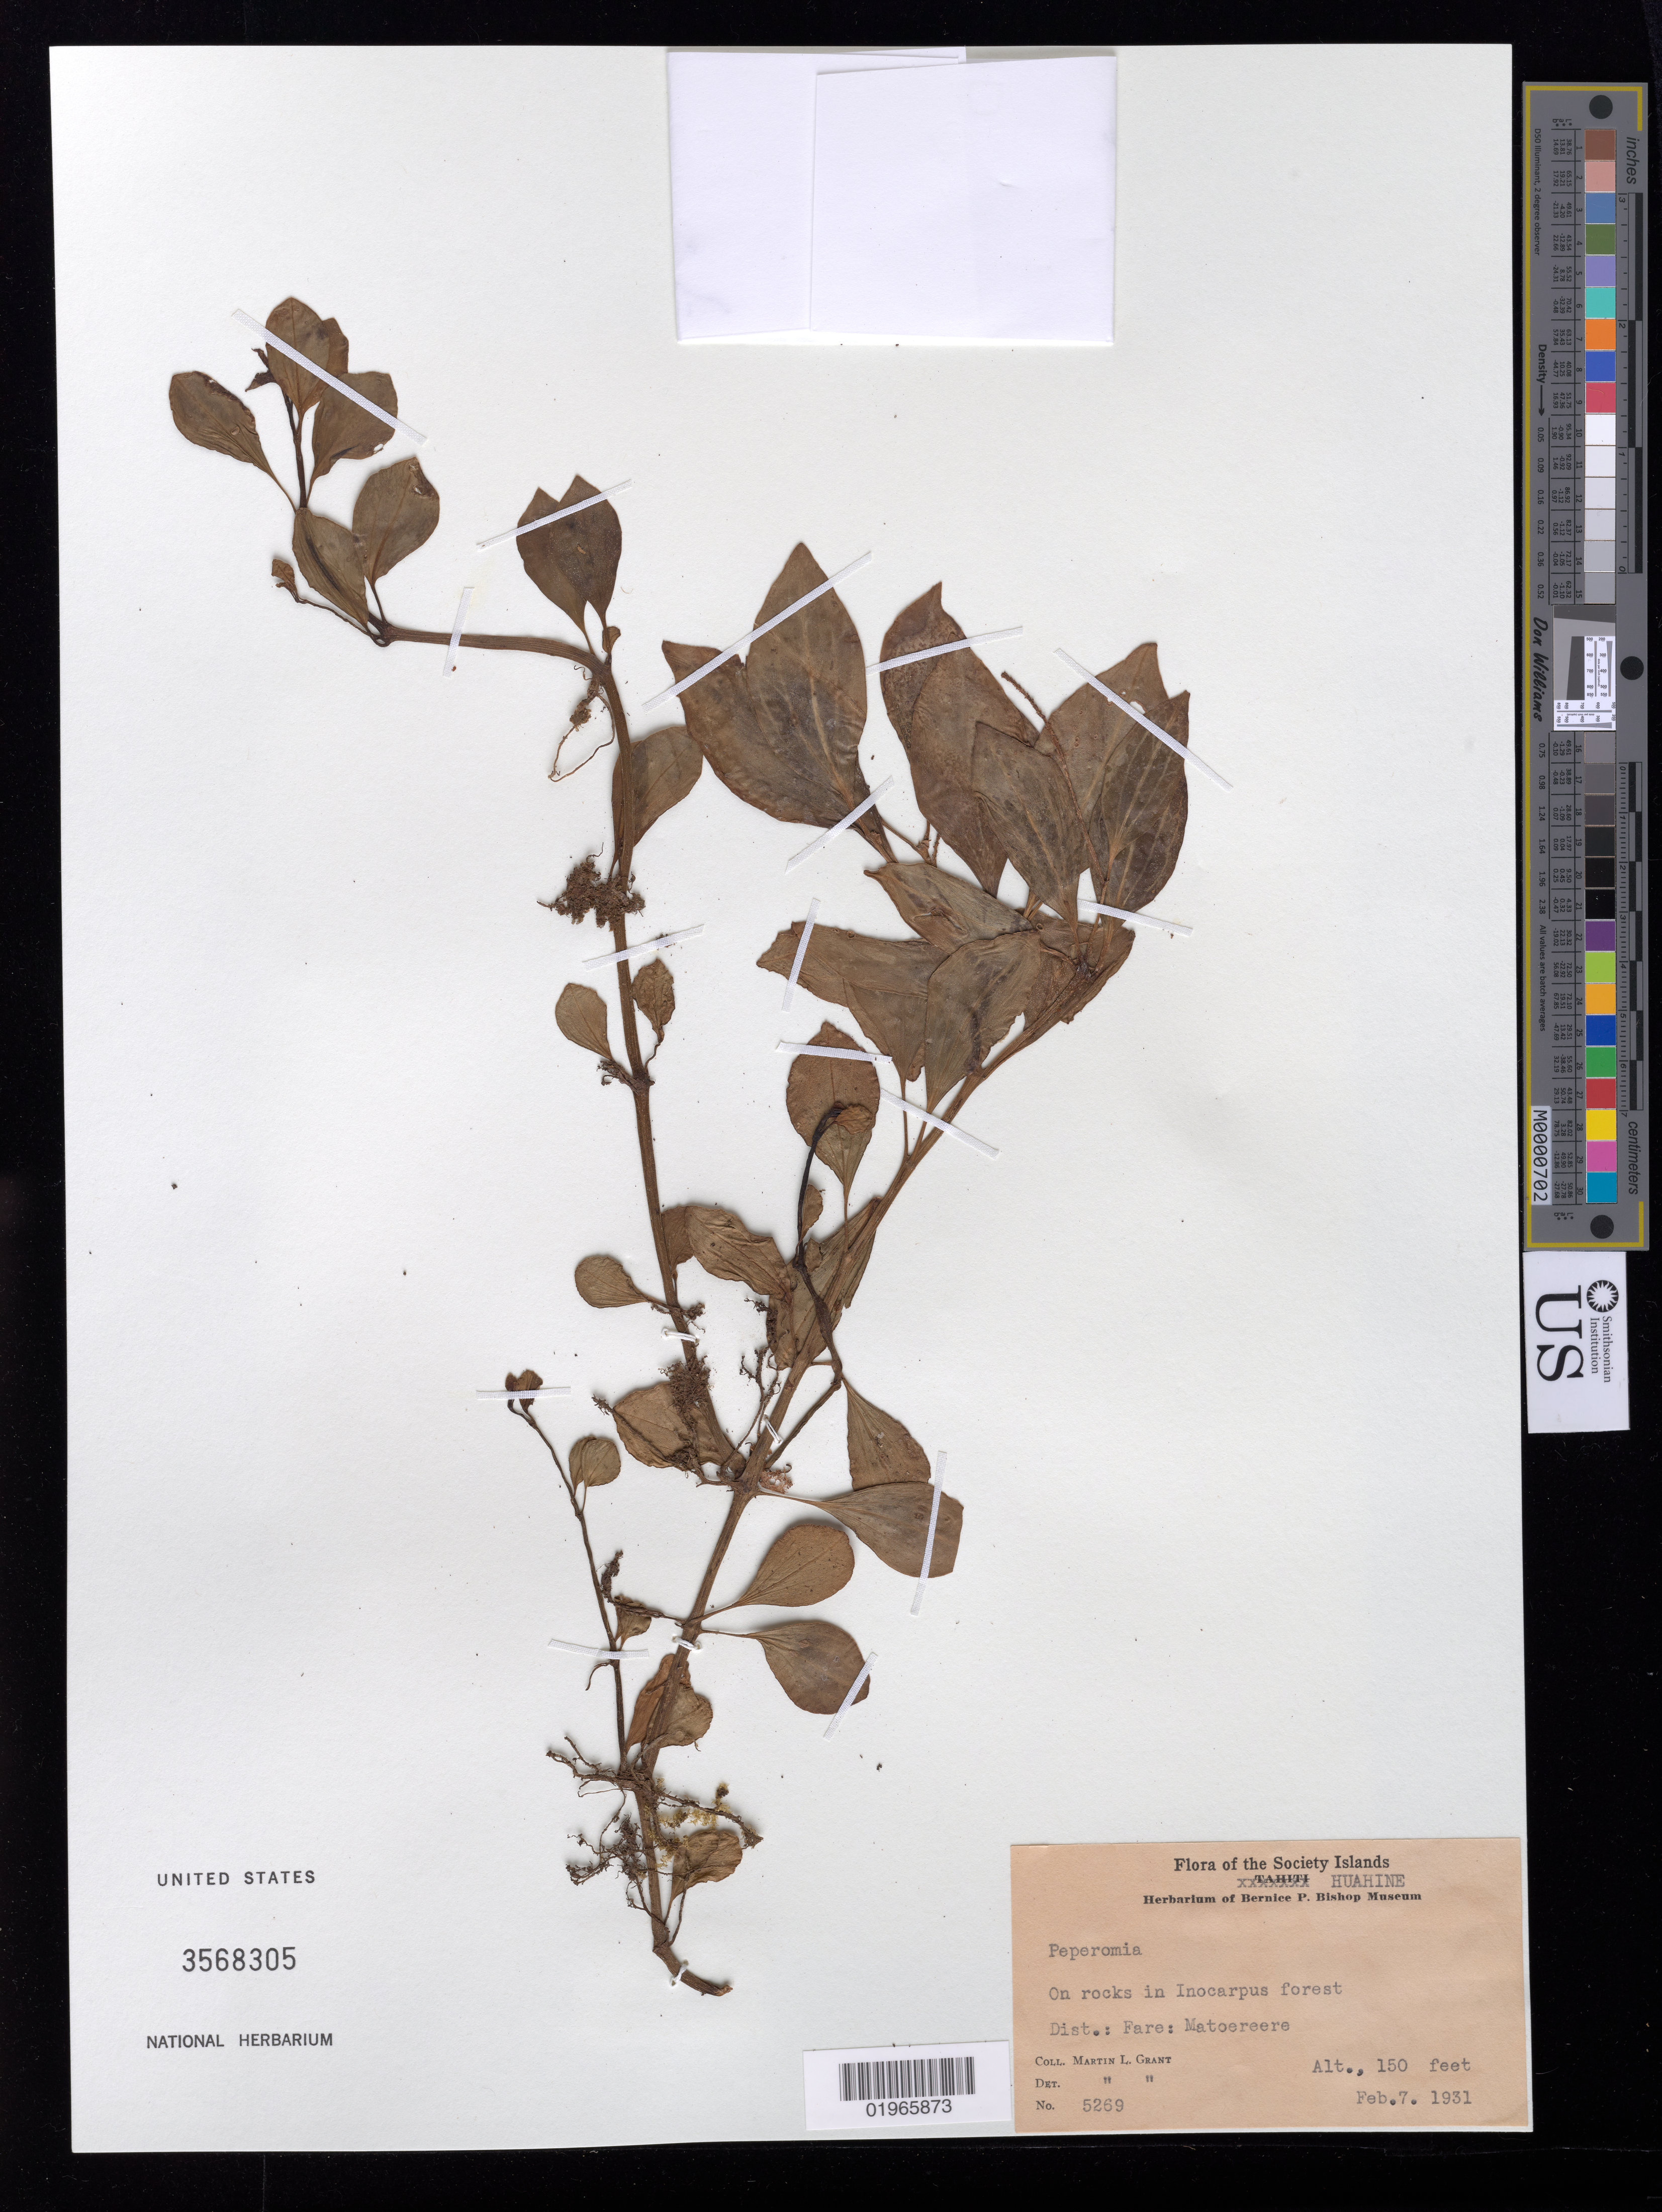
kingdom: Plantae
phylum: Tracheophyta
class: Magnoliopsida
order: Piperales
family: Piperaceae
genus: Peperomia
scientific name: Peperomia sp.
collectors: M. L. Grant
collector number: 5269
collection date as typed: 7 Feb 1931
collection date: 1931-02-07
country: French Polynesia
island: Huahine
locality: Distr.: Fare: Matoereere. Huahine.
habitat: On rocks in forest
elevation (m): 46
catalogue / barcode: US 3568305